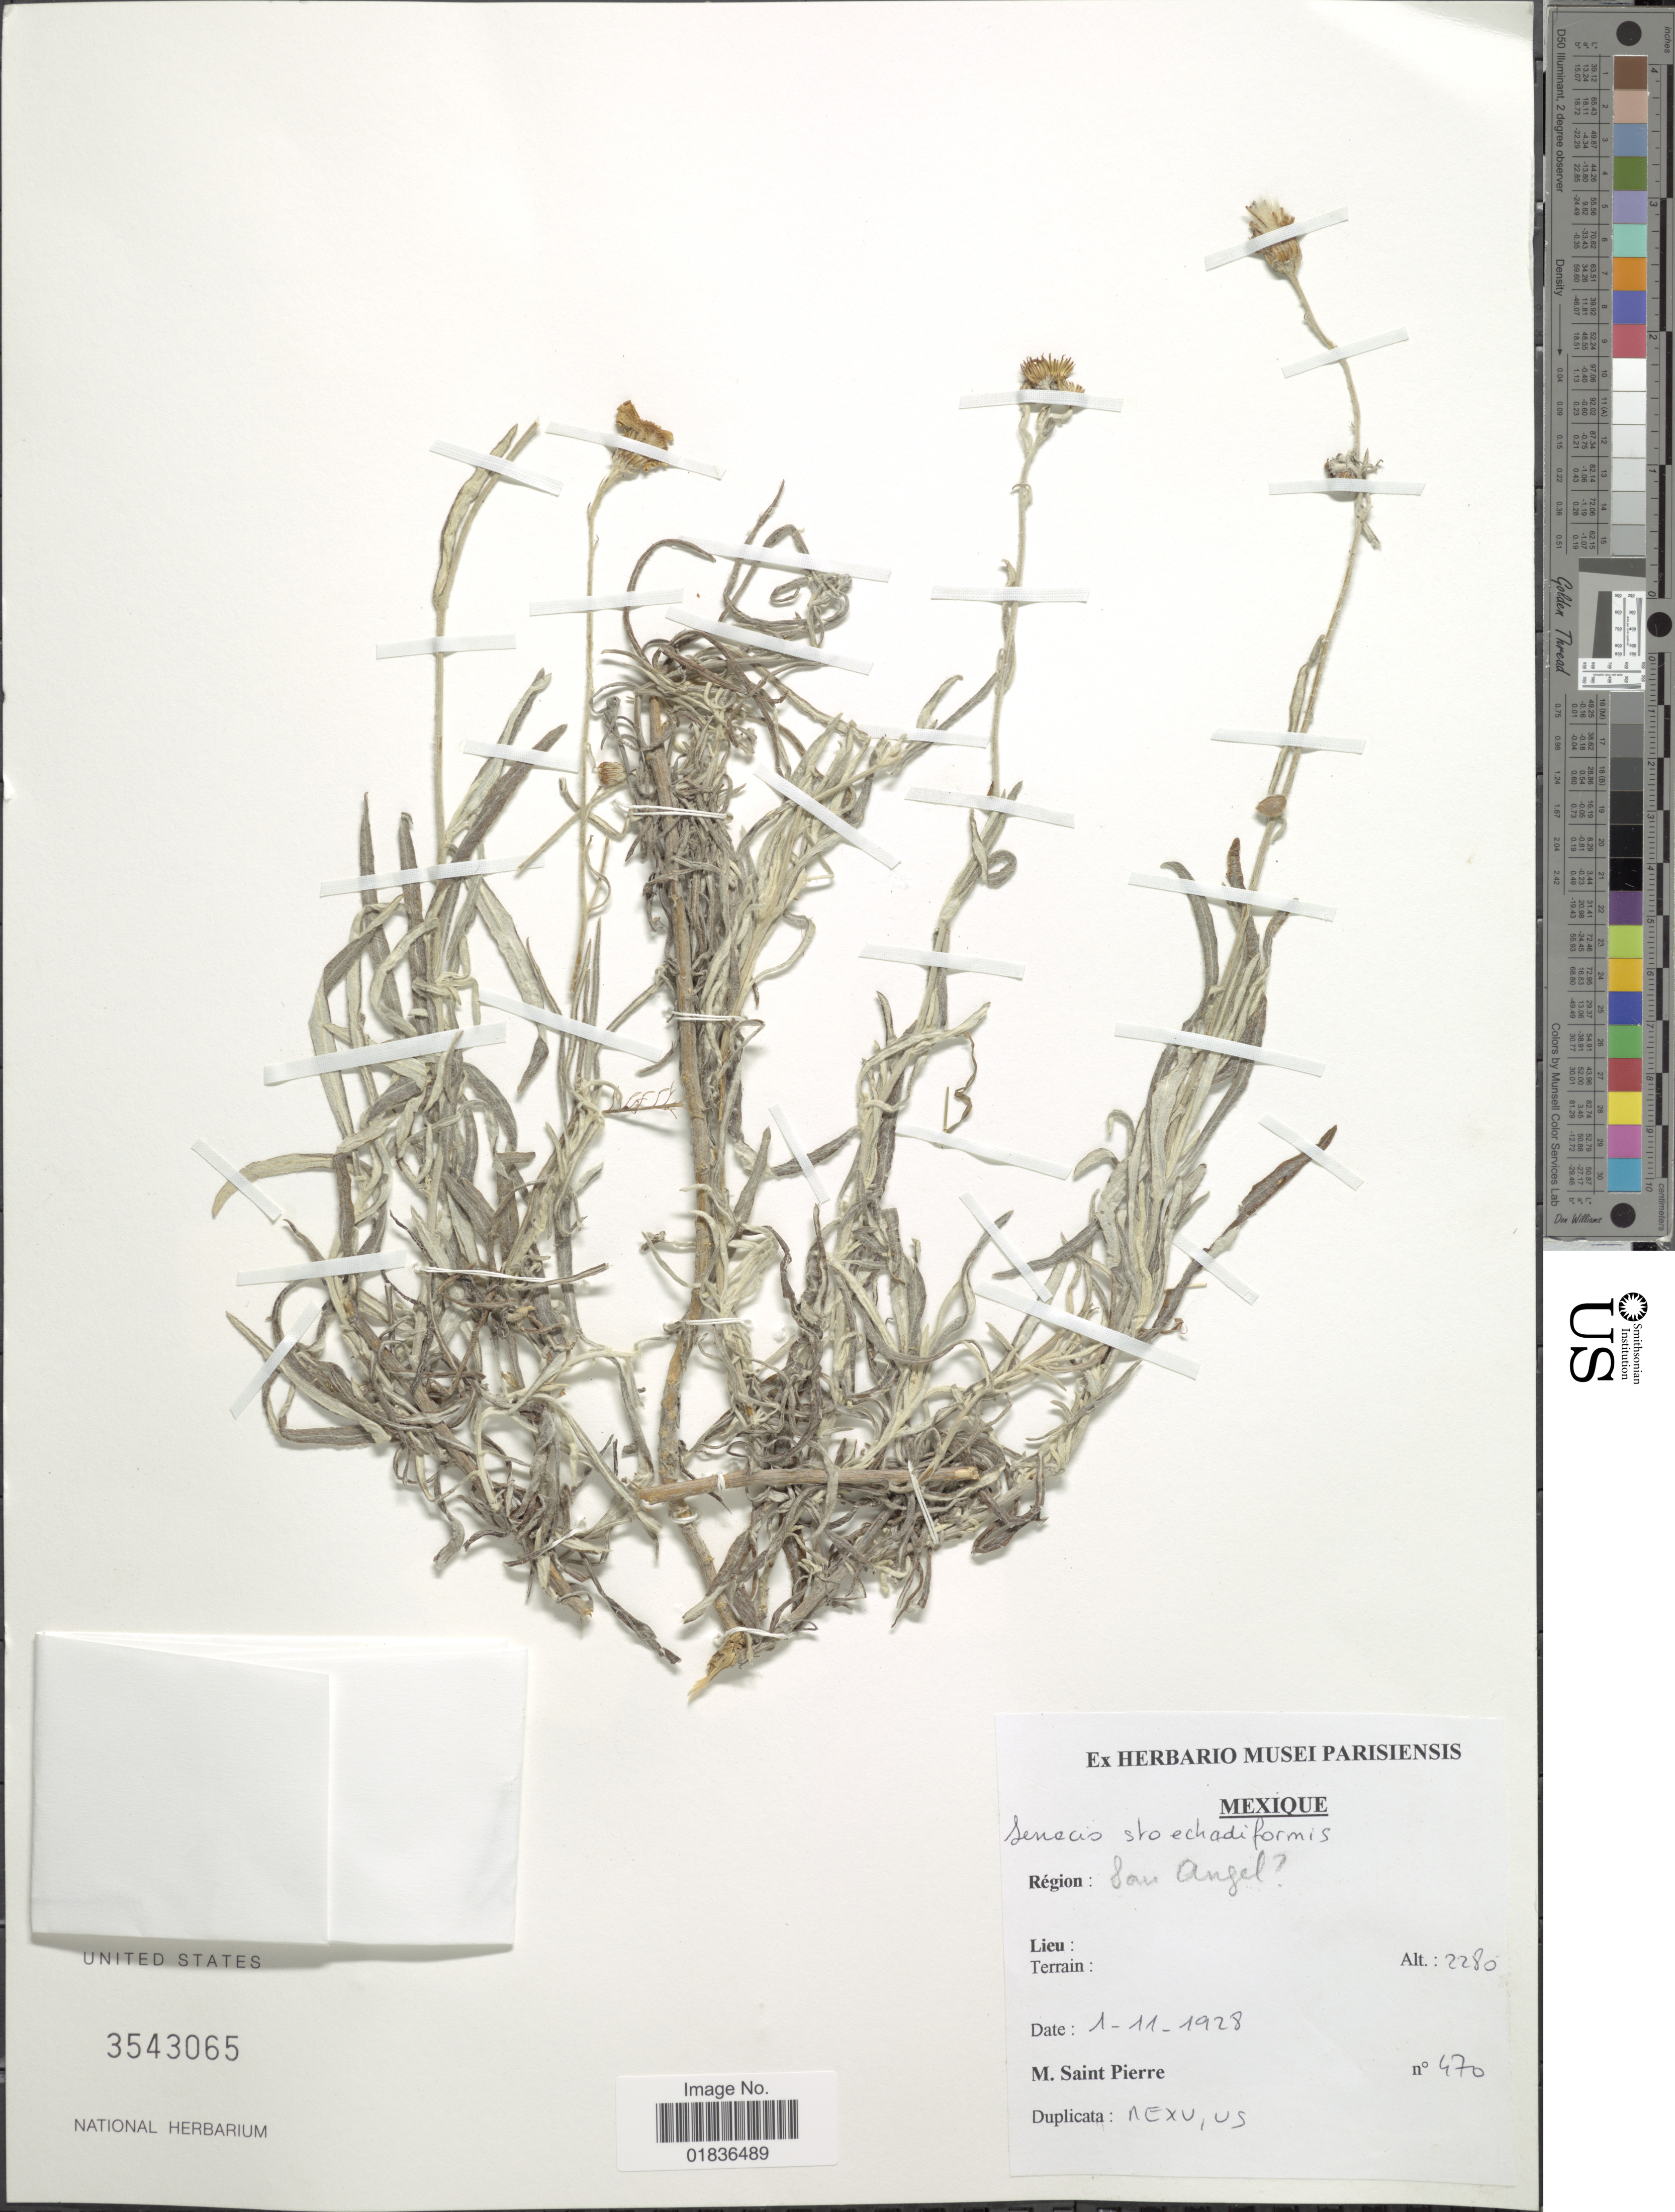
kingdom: Plantae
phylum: Tracheophyta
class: Magnoliopsida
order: Asterales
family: Asteraceae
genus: Senecio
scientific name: Senecio stoechadiformis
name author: DC.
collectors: M. Saint-Pierre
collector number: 470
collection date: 1928-11-01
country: Mexico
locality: Region: San Angel [unsure placement]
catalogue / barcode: US 3543065